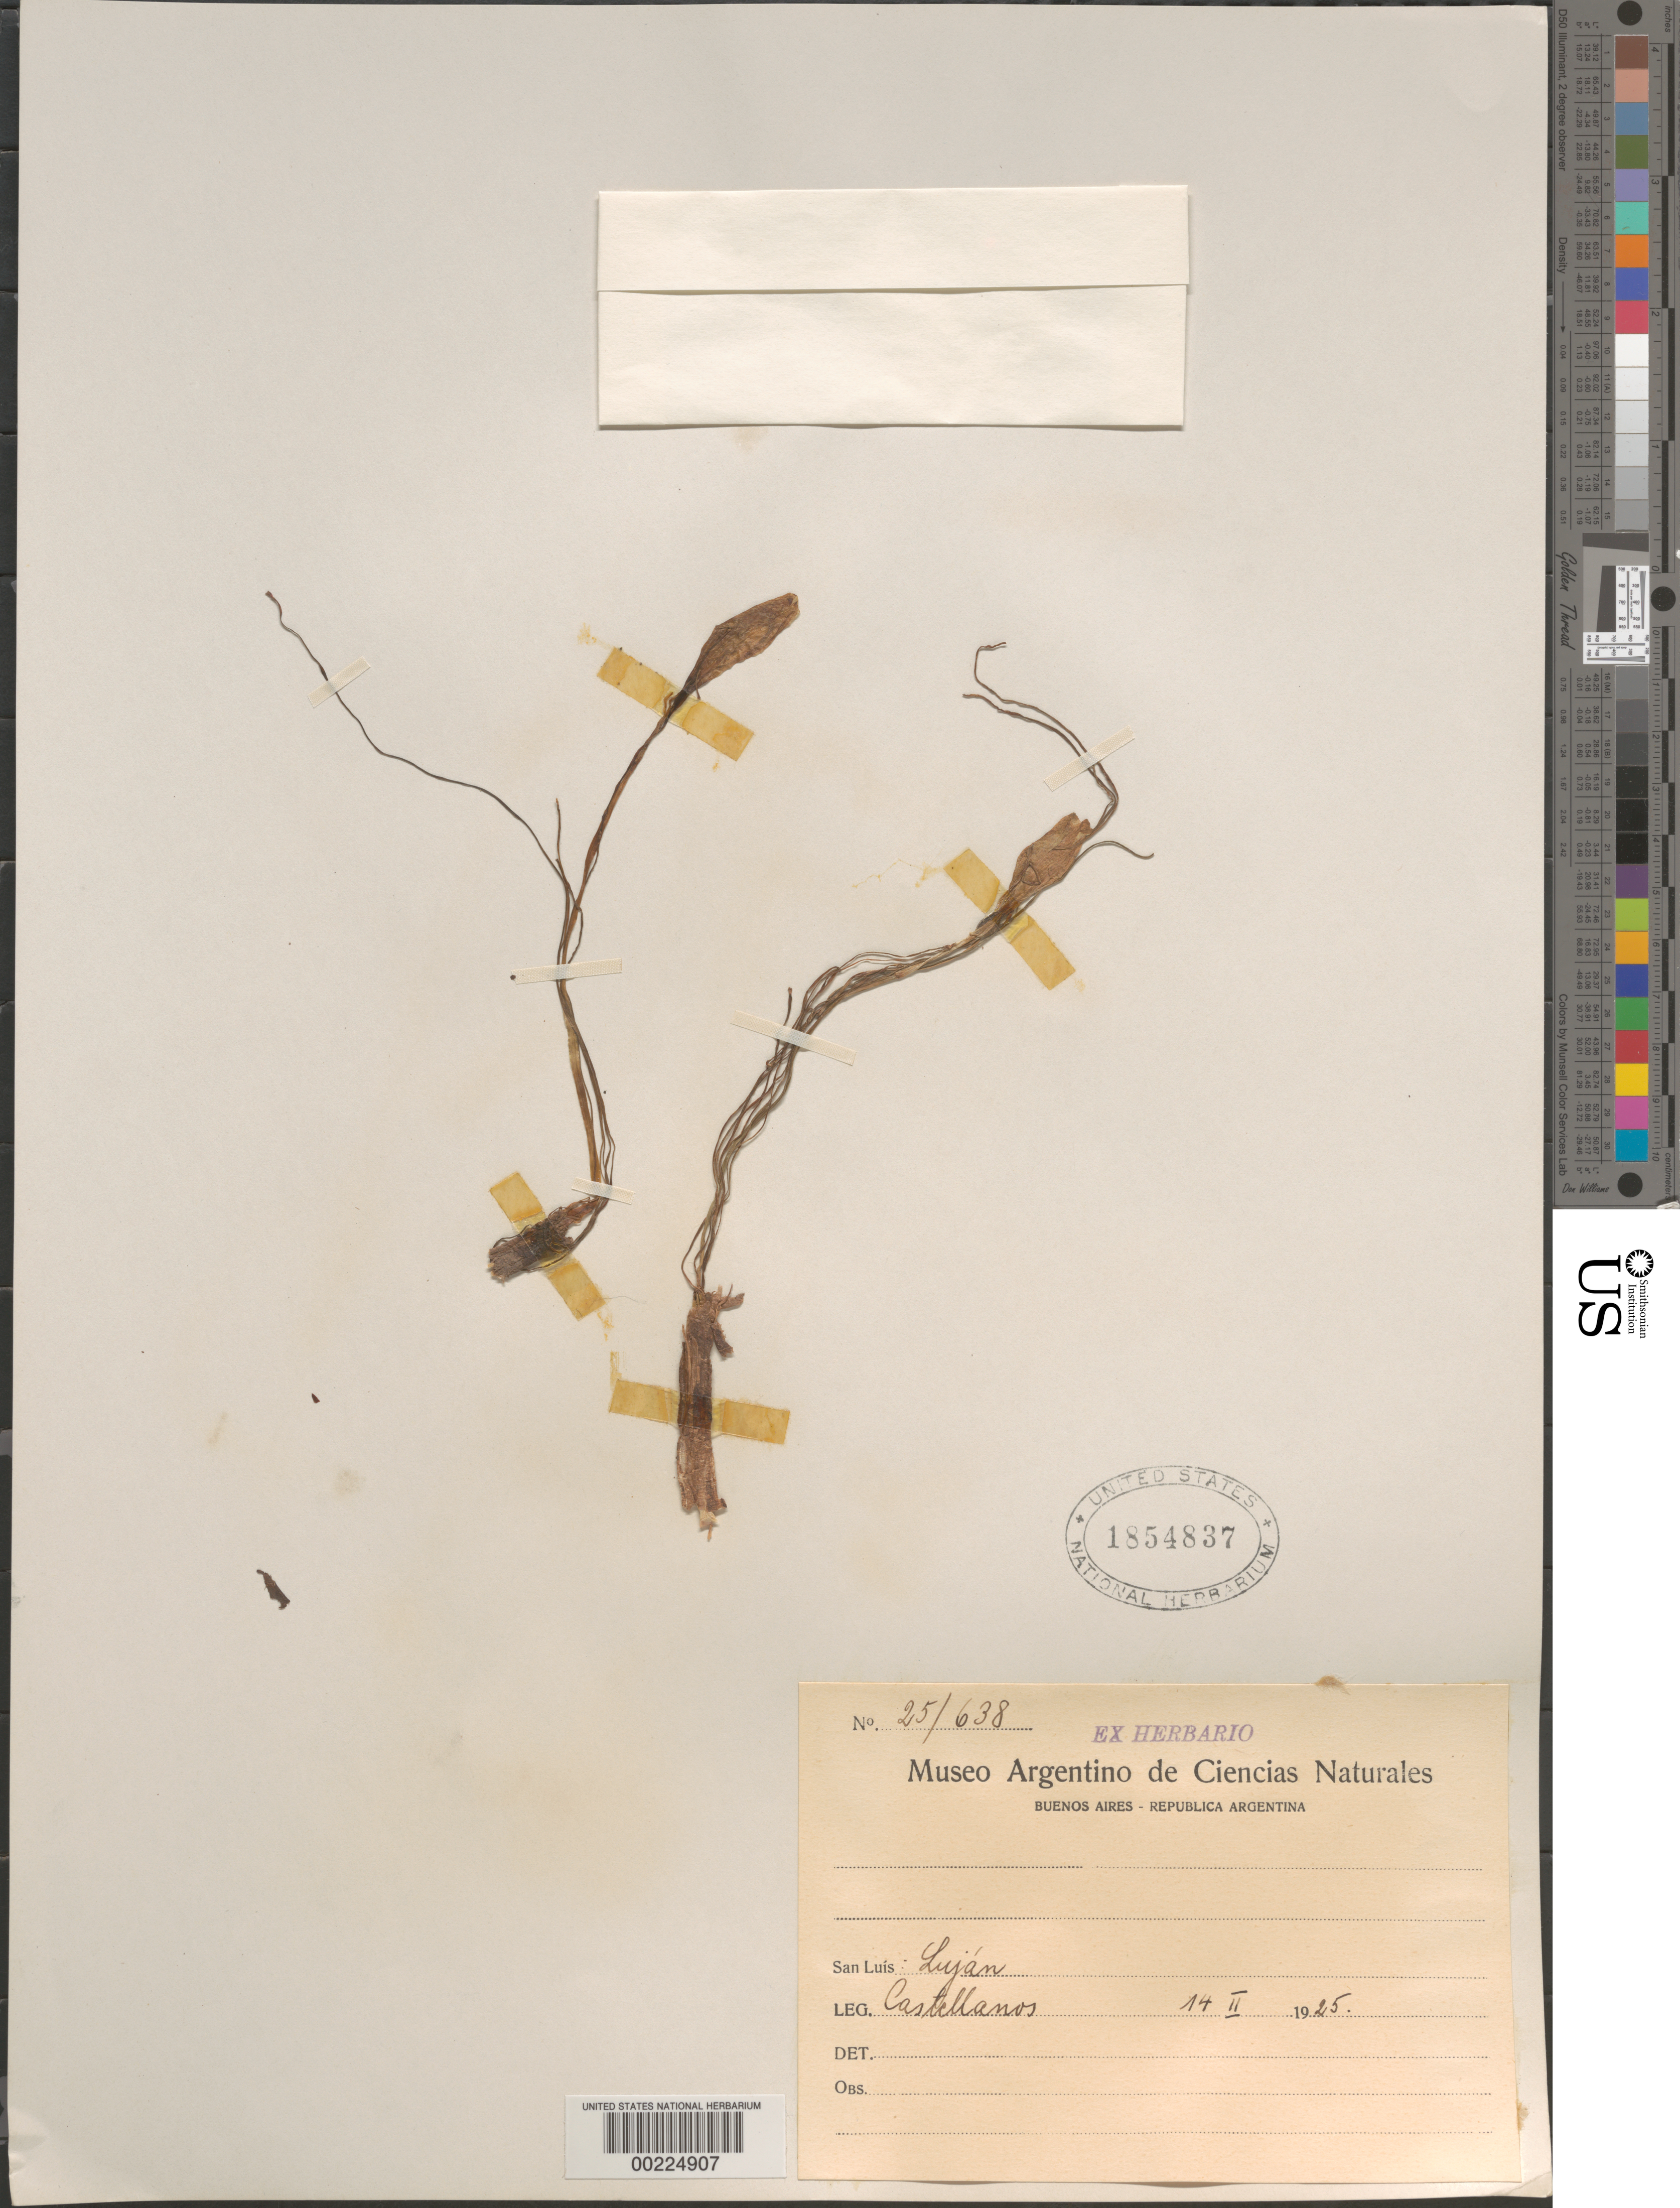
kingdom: Plantae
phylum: Tracheophyta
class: Liliopsida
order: Asparagales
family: Amaryllidaceae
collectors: A. Castellanos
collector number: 25 / 638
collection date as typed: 14 Feb 1925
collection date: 1925-02-14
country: Argentina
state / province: San Luis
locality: Lujan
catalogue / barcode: US 1854837